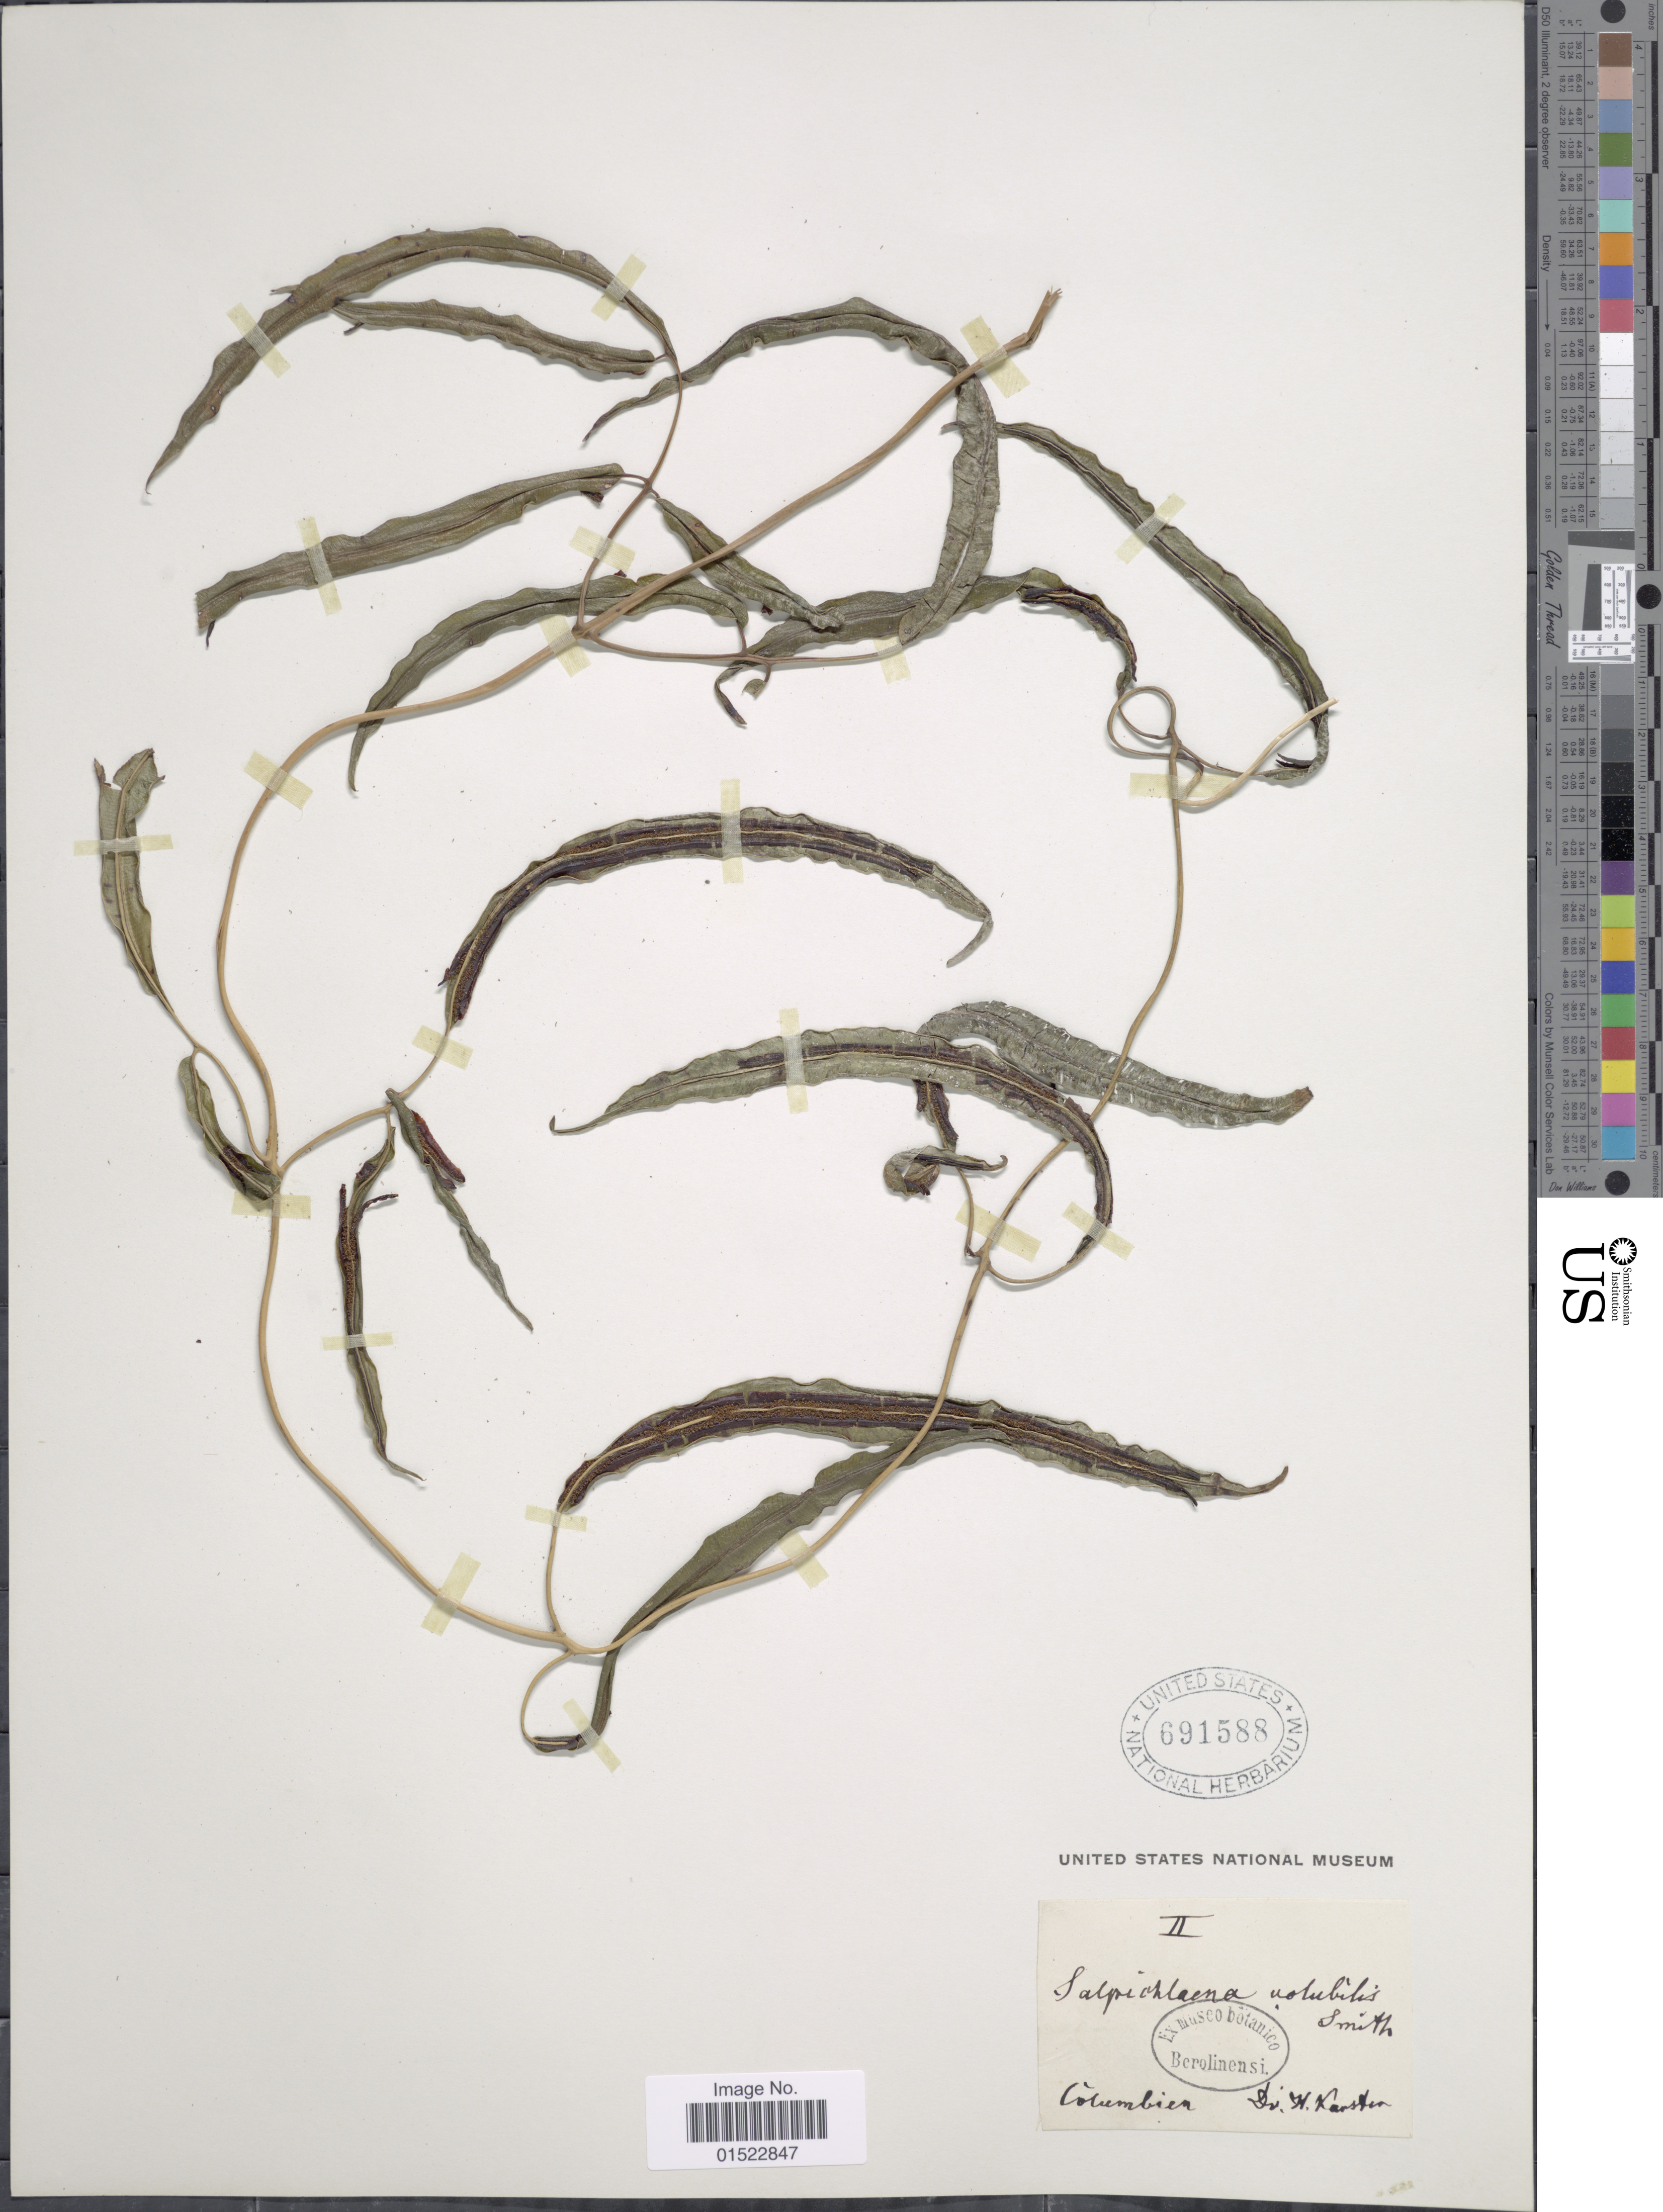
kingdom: Plantae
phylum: Tracheophyta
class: Polypodiopsida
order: Polypodiales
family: Blechnaceae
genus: Salpichlaena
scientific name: Salpichlaena volubilis subsp. volubilis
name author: (Kaulf.) J. Sm.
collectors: H. Karsten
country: Colombia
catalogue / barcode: US 691588